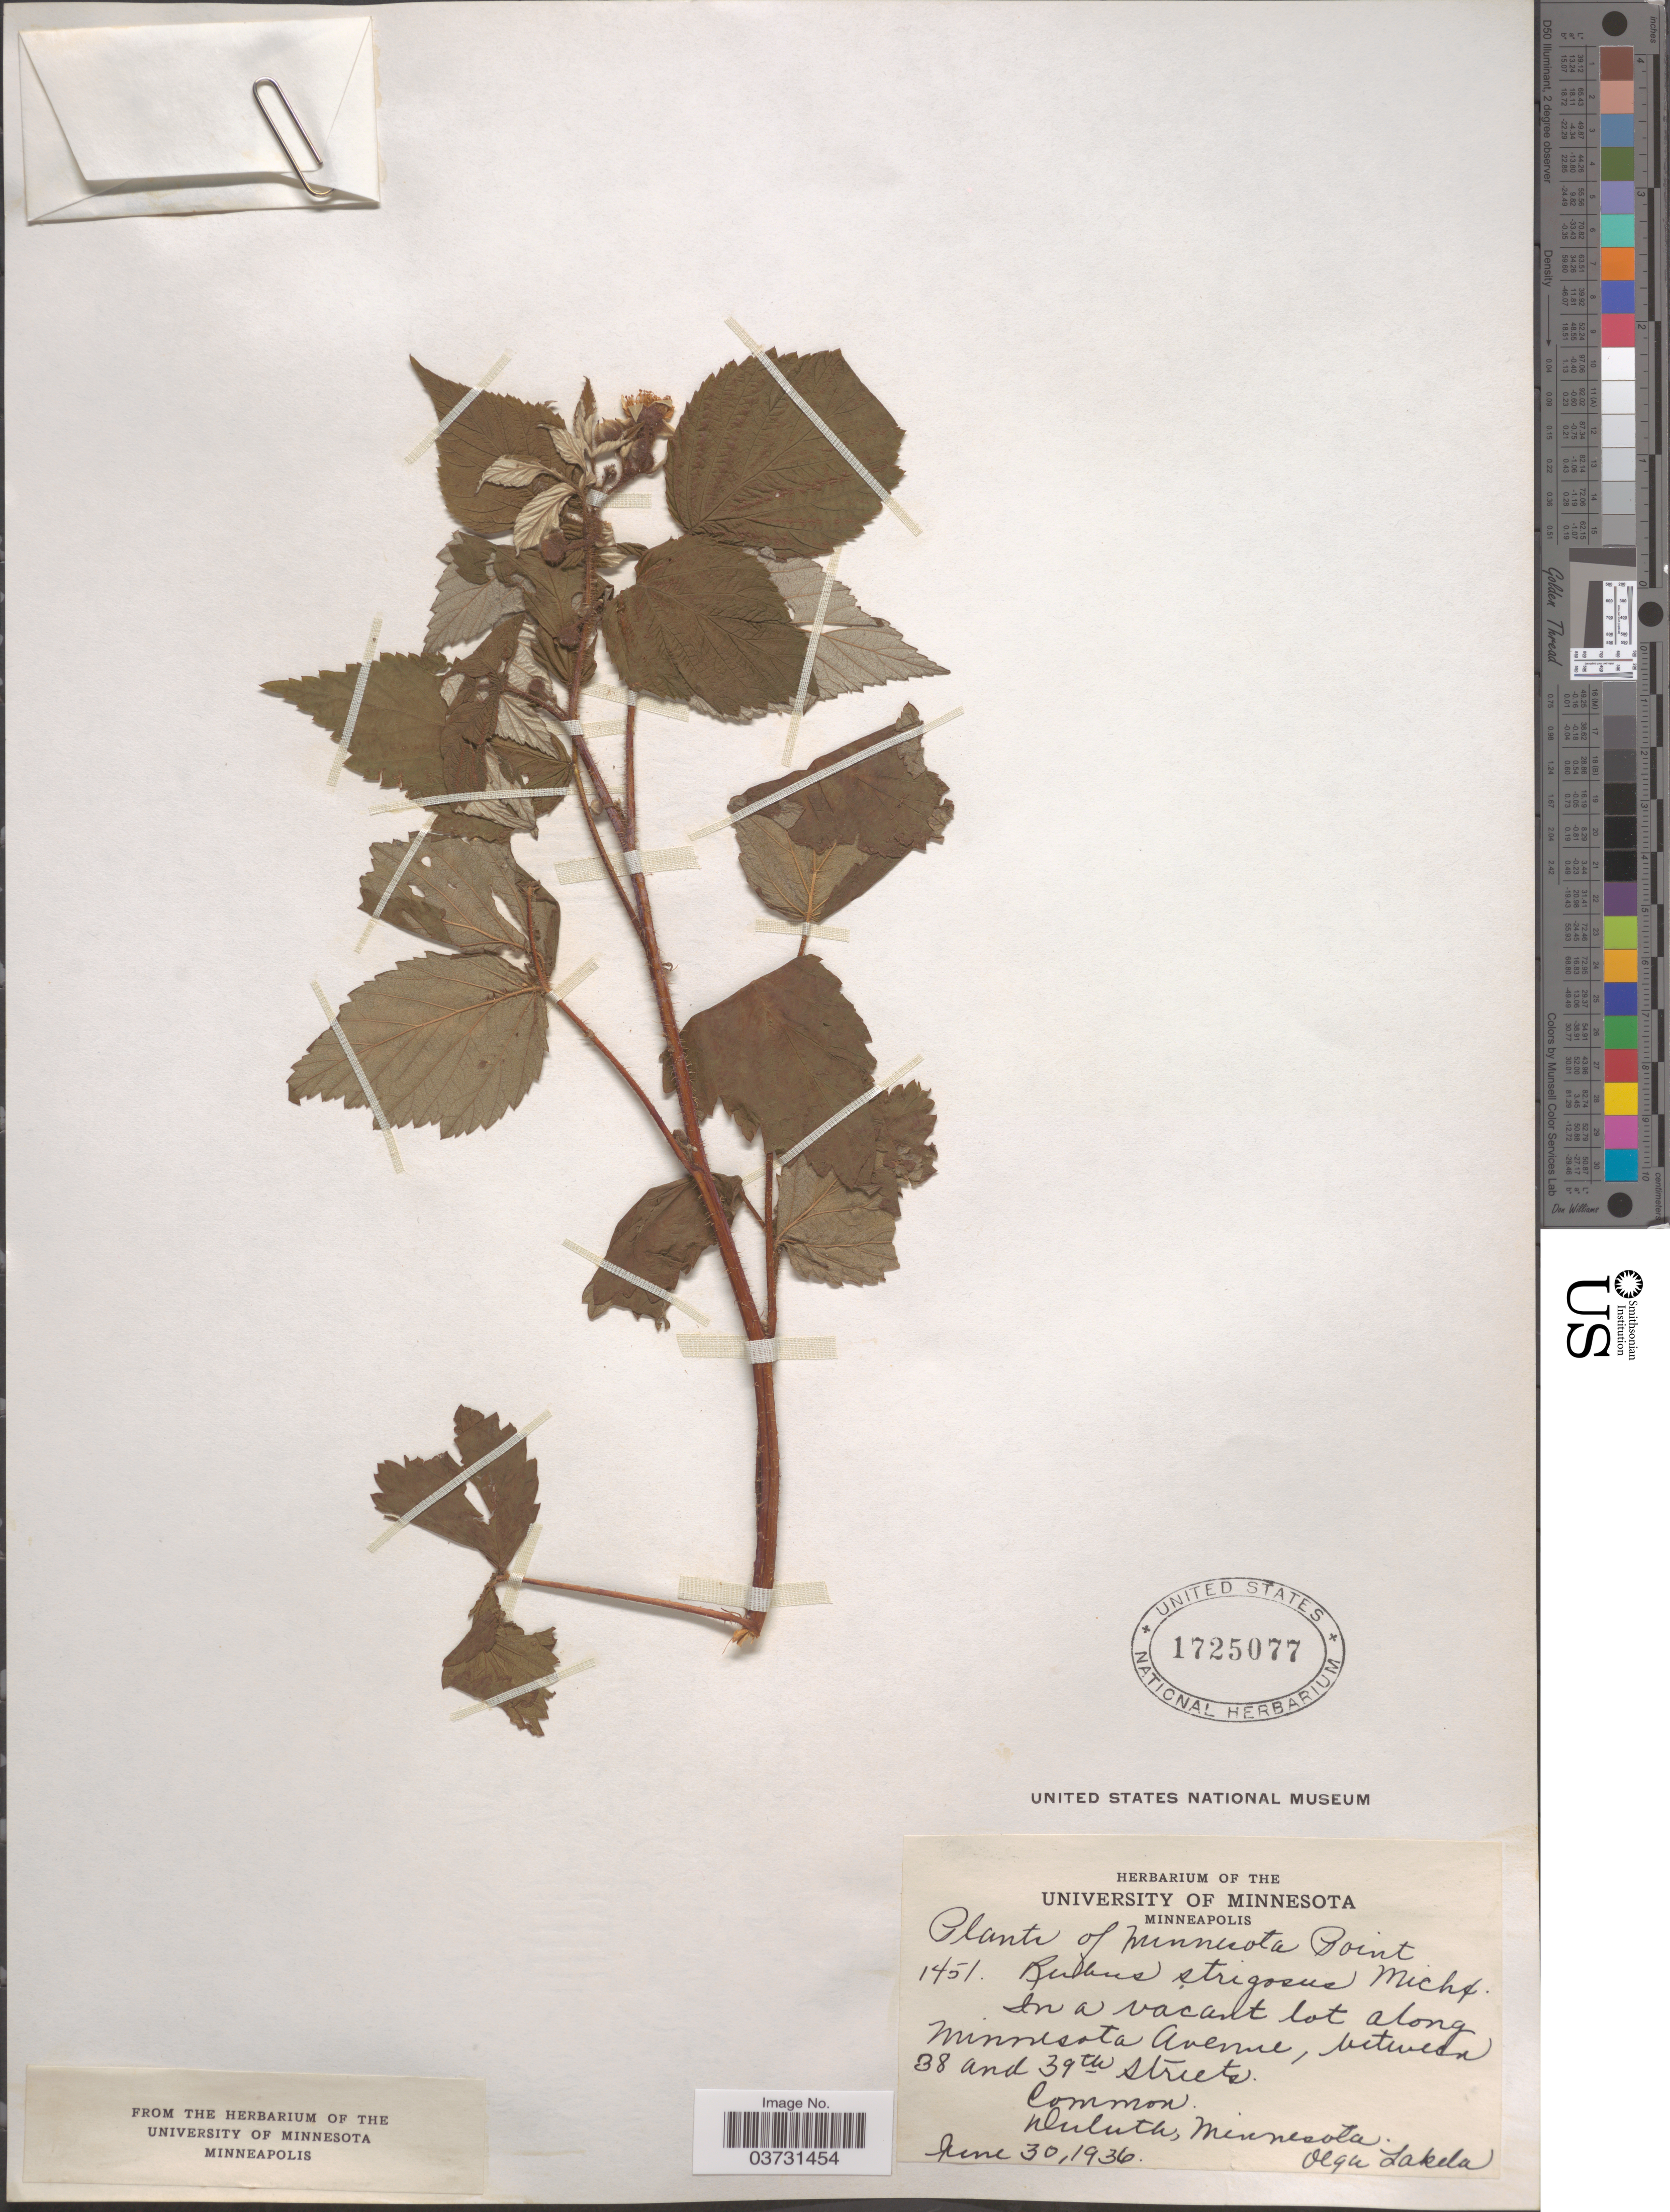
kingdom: Plantae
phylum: Tracheophyta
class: Magnoliopsida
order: Rosales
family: Rosaceae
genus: Rubus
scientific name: Rubus strigosus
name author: Michx.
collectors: O. K. Lakela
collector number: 1451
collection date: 1936-06-30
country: United States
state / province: Minnesota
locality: Minnesota Point. In a vacant lot along Minnesota Avenue, between 38 and 39th streets. Duluth.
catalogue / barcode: US 1725077